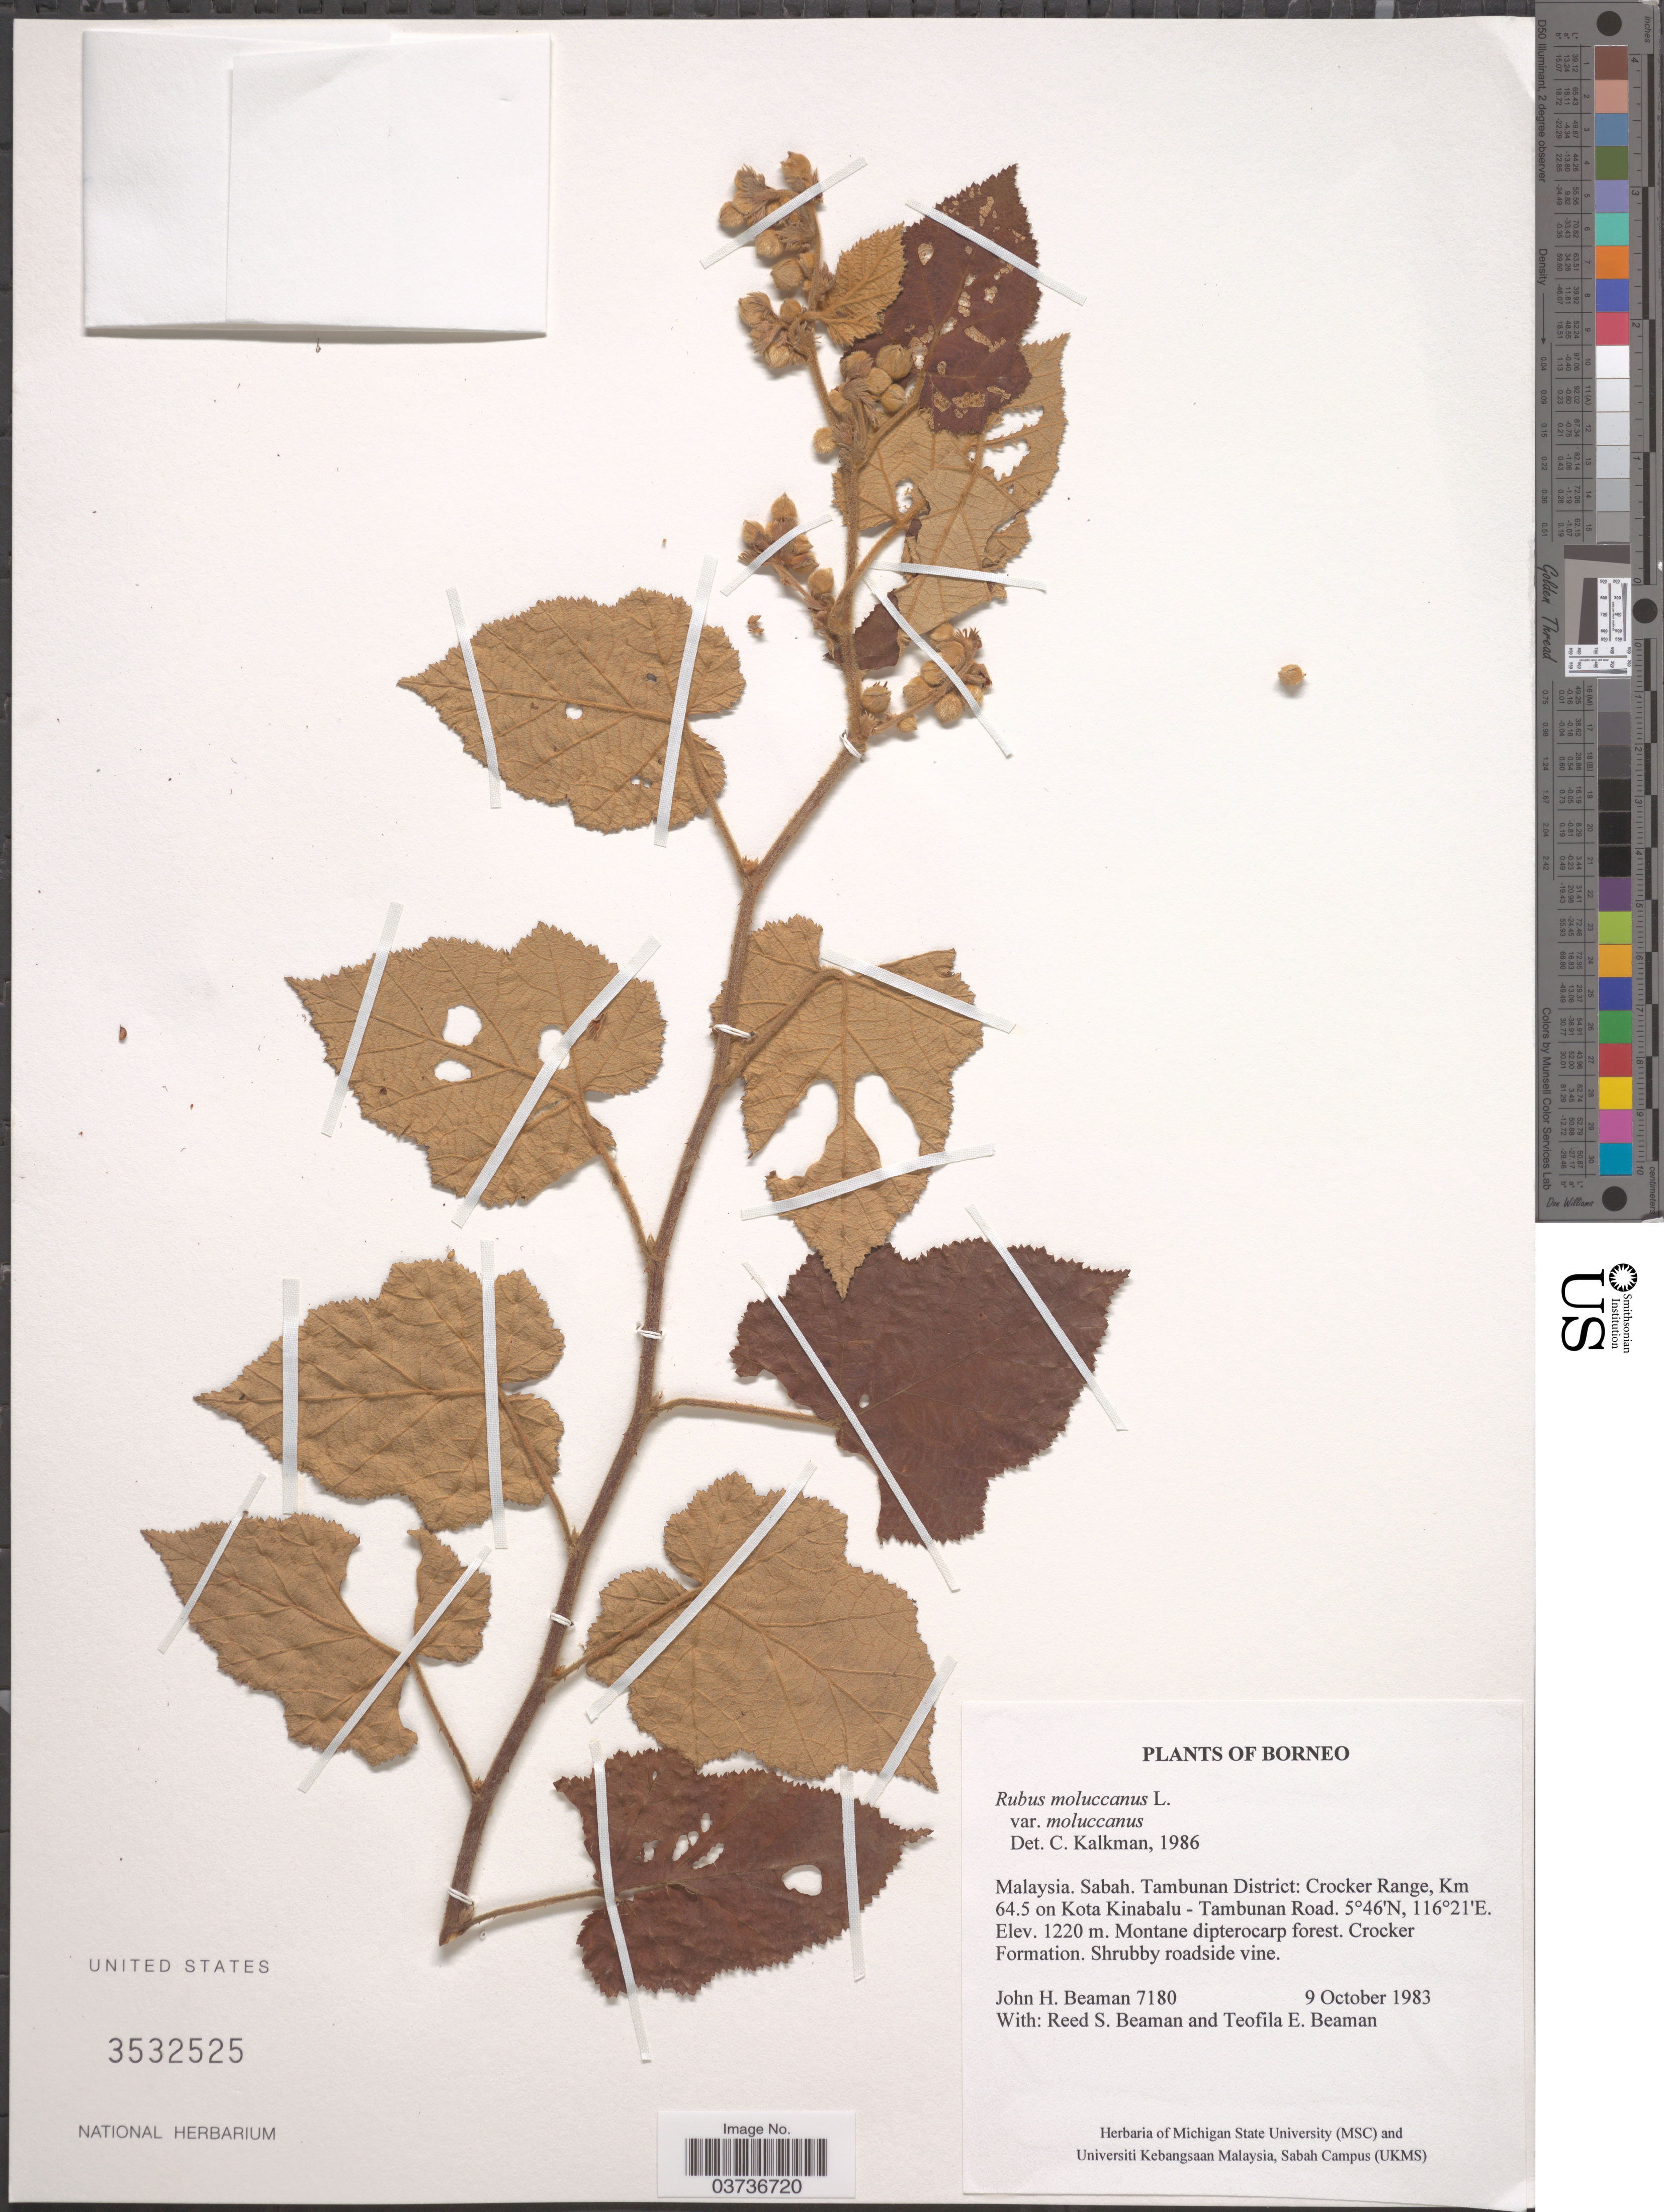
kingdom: Plantae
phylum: Tracheophyta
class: Magnoliopsida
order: Rosales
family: Rosaceae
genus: Rubus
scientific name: Rubus moluccanus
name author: L.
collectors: J. H. Beaman, R. S. Beaman & T. E. Beaman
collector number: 7180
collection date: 1983-10-09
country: Malaysia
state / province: Sabah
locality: Borneo. Tambunan District: Crocker Range, Km 64.5 on Kota Kinabalu - Tambunan Road. Montane dipterocarp forest.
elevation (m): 1220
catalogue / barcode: US 3532525